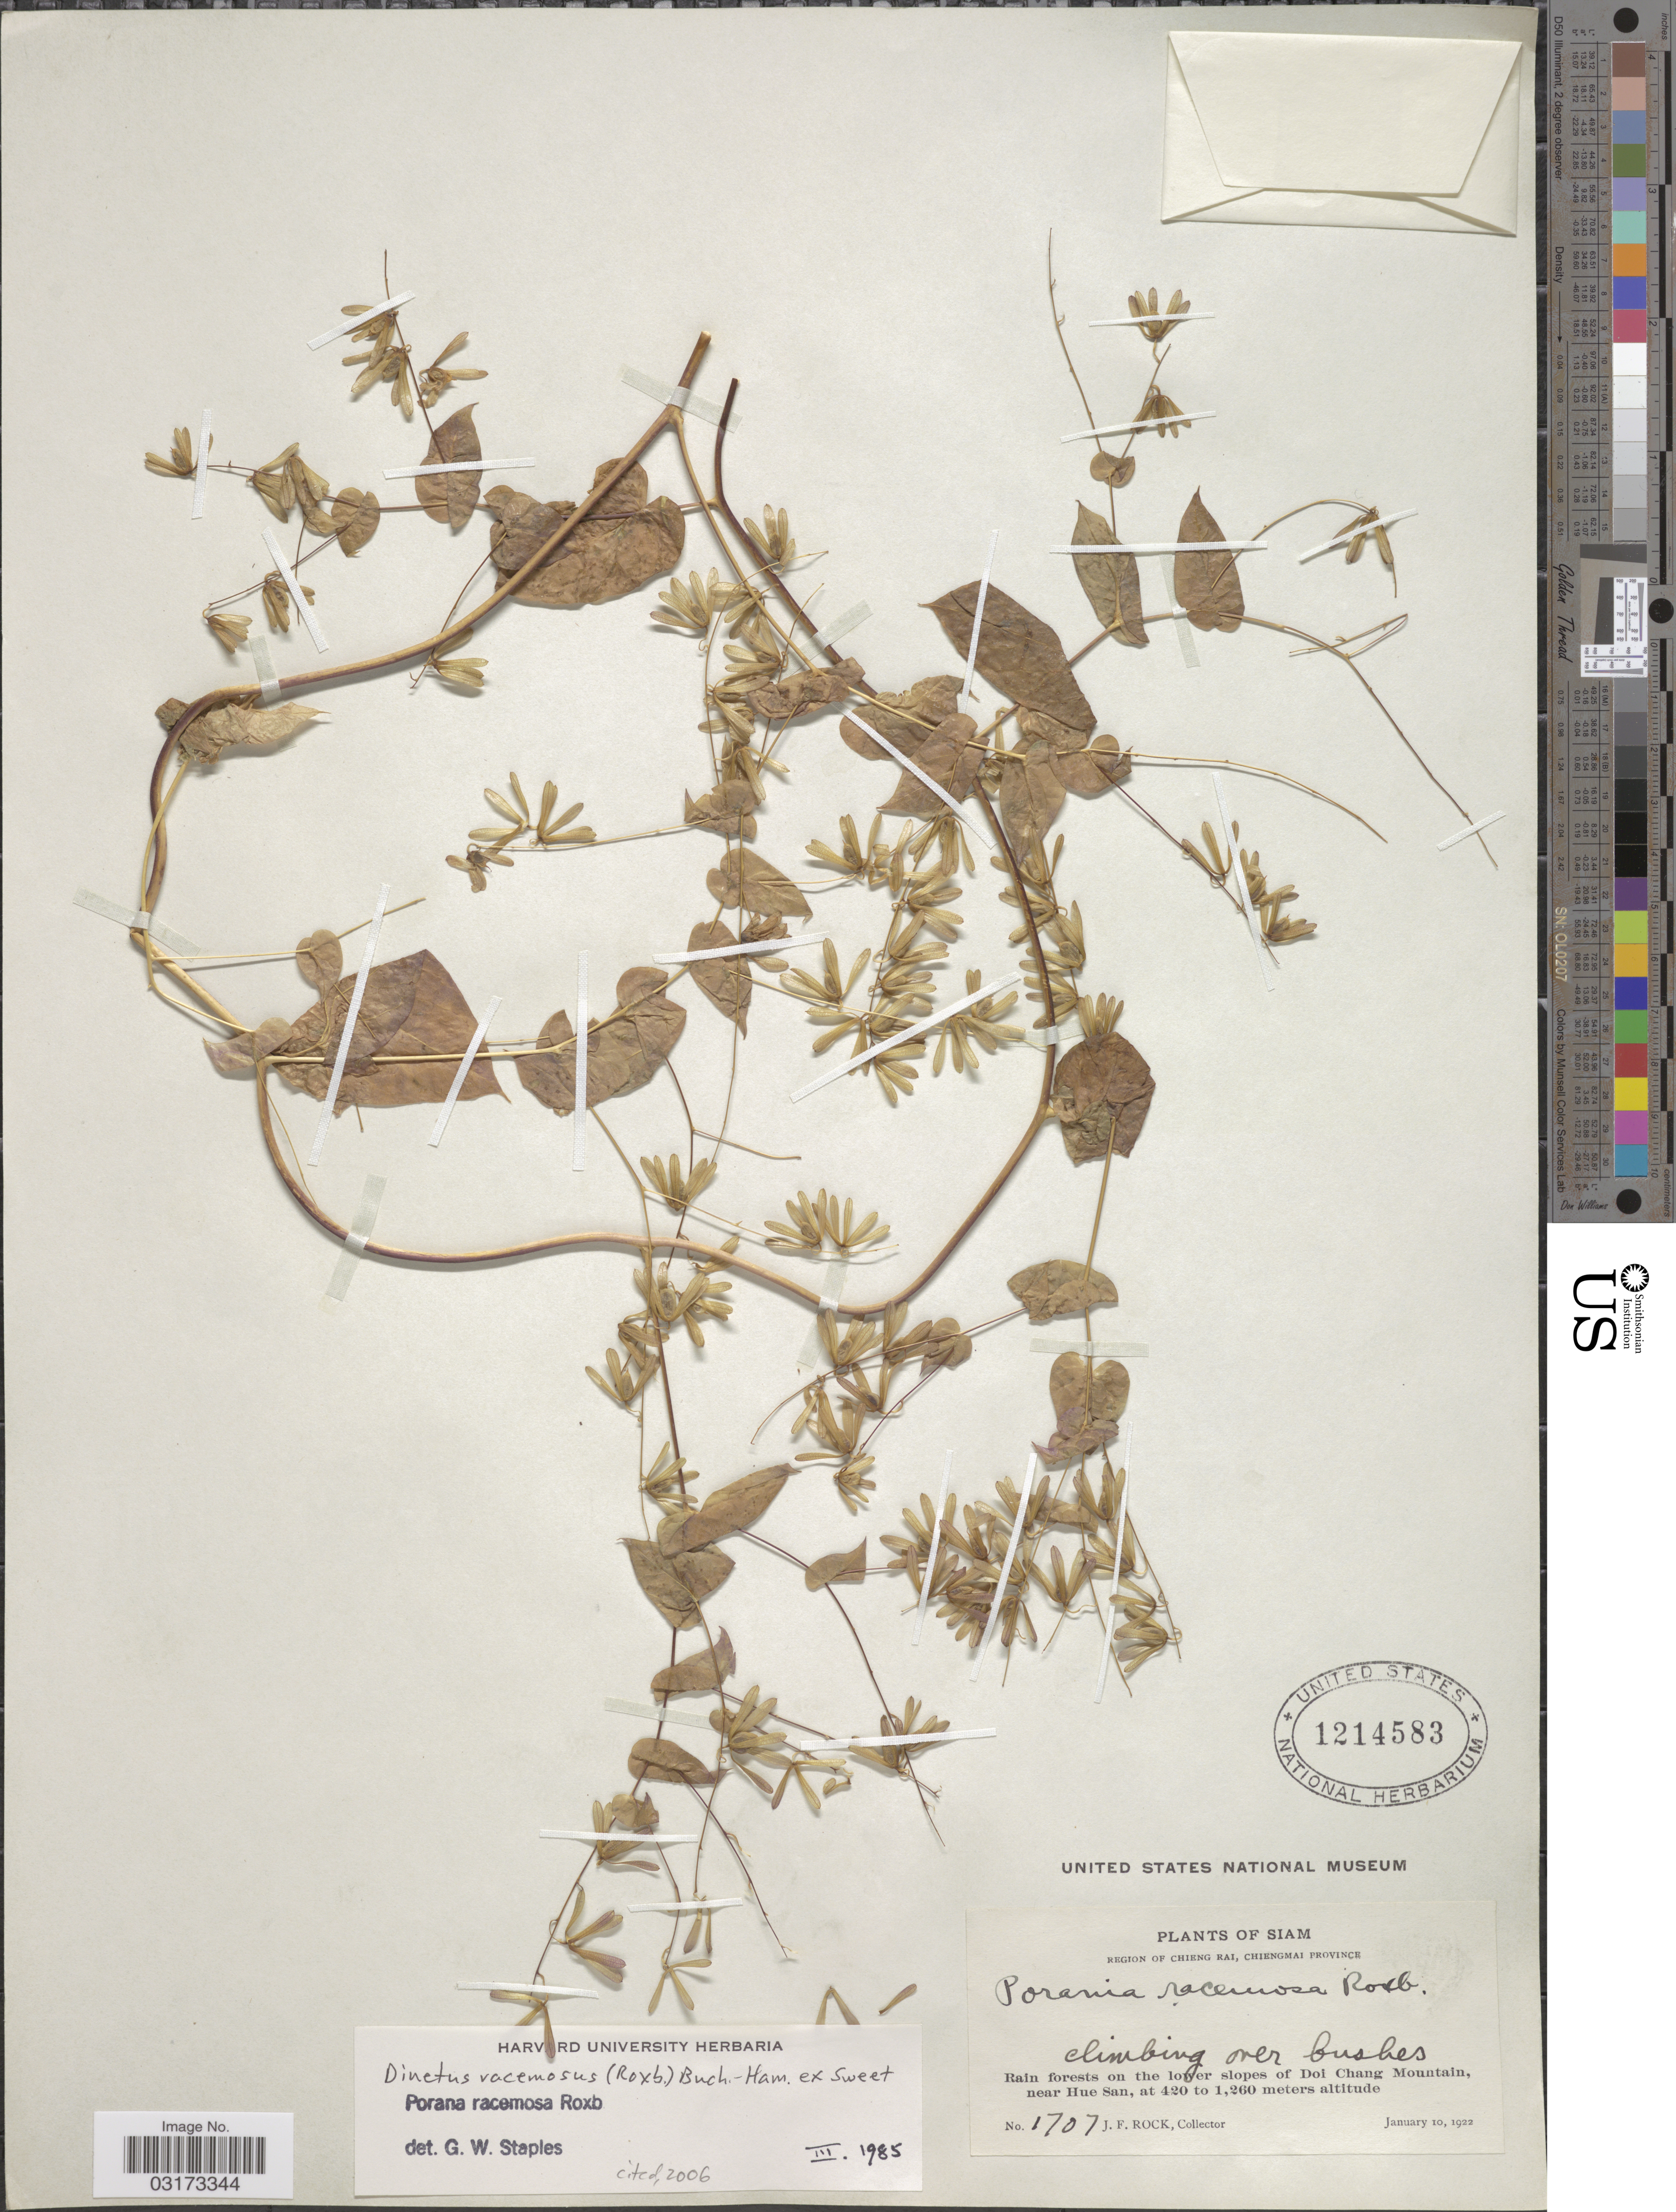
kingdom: Plantae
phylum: Tracheophyta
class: Magnoliopsida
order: Solanales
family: Convolvulaceae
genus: Dinetus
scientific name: Dinetus racemosus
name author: (Roxb.) Sweet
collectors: J. Rock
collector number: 1707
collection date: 1922-01-10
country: Thailand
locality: Siam. Region of Chieng Rai, Chiengmai Province. Rain forests on the lower slopes of Doi Chang Mountain, near Hue San.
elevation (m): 420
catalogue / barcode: US 1214583